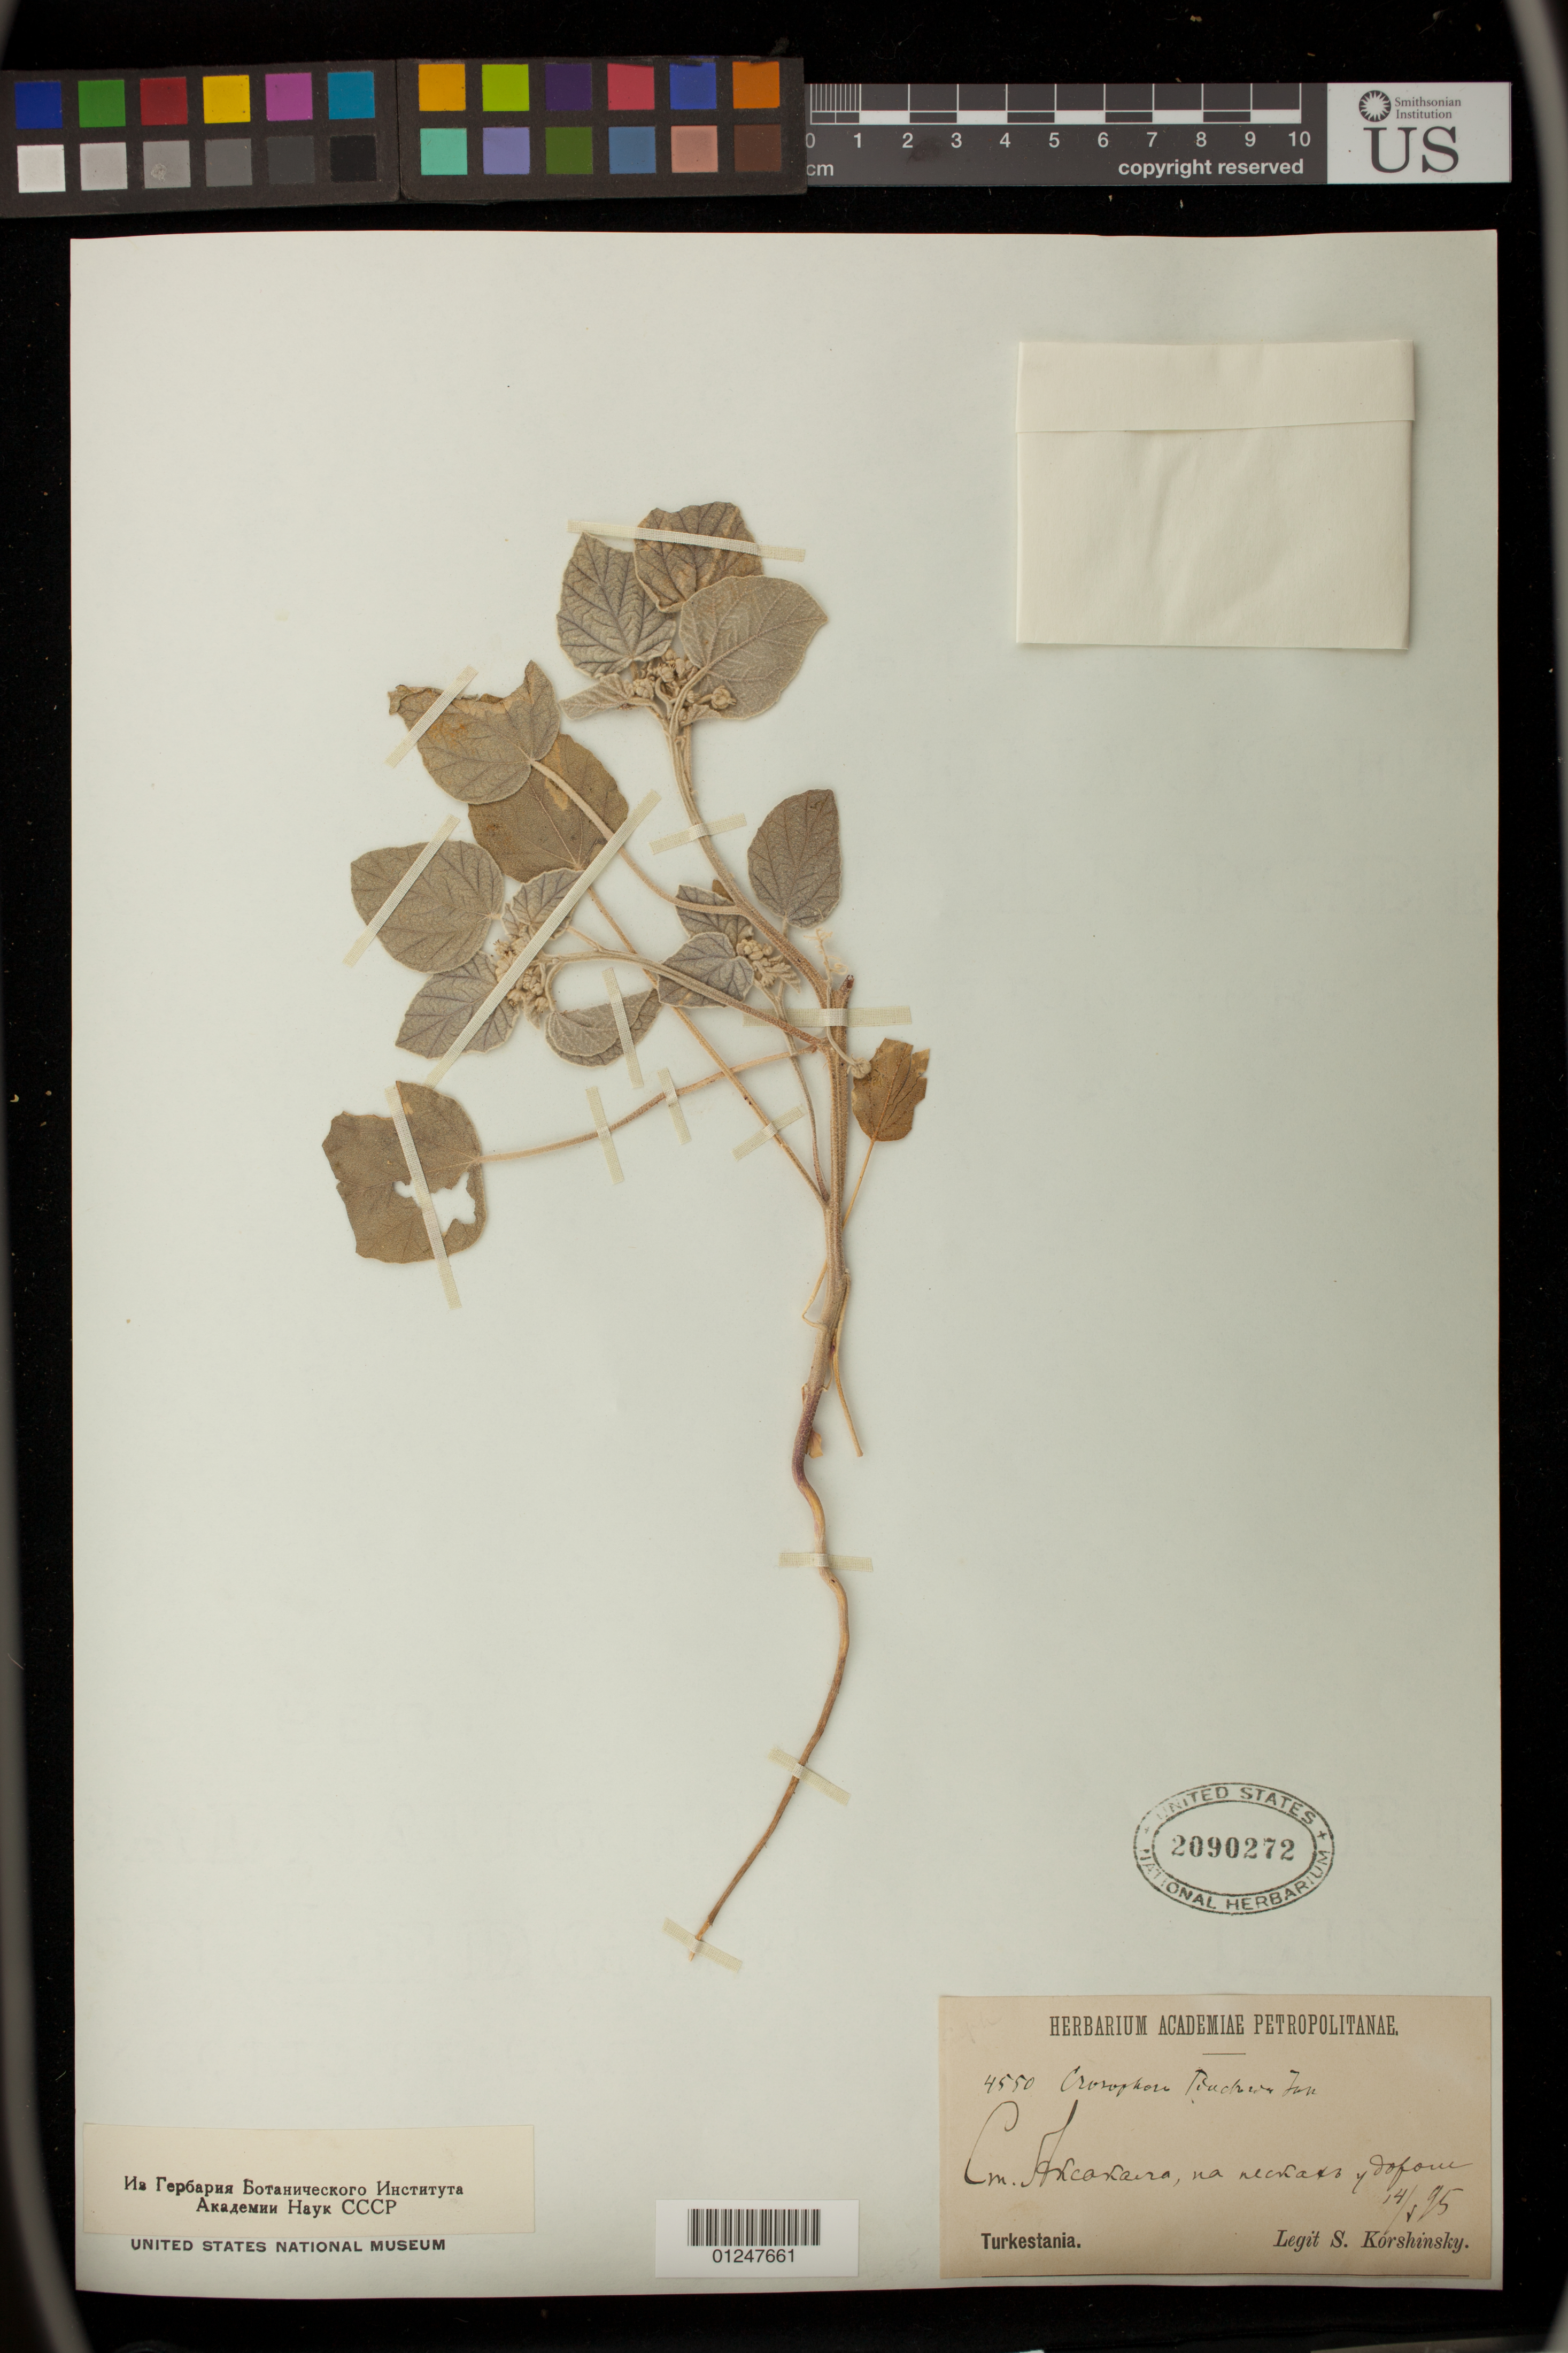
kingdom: Plantae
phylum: Tracheophyta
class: Magnoliopsida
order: Malpighiales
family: Euphorbiaceae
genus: Chrozophora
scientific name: Chrozophora tinctoria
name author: (L.) A. Juss.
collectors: S. I. Korshinsky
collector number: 4550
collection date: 1895-01-14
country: Russian Federation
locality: Cm. Axcaxaira, na neckaxo y dofour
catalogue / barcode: US 2090272